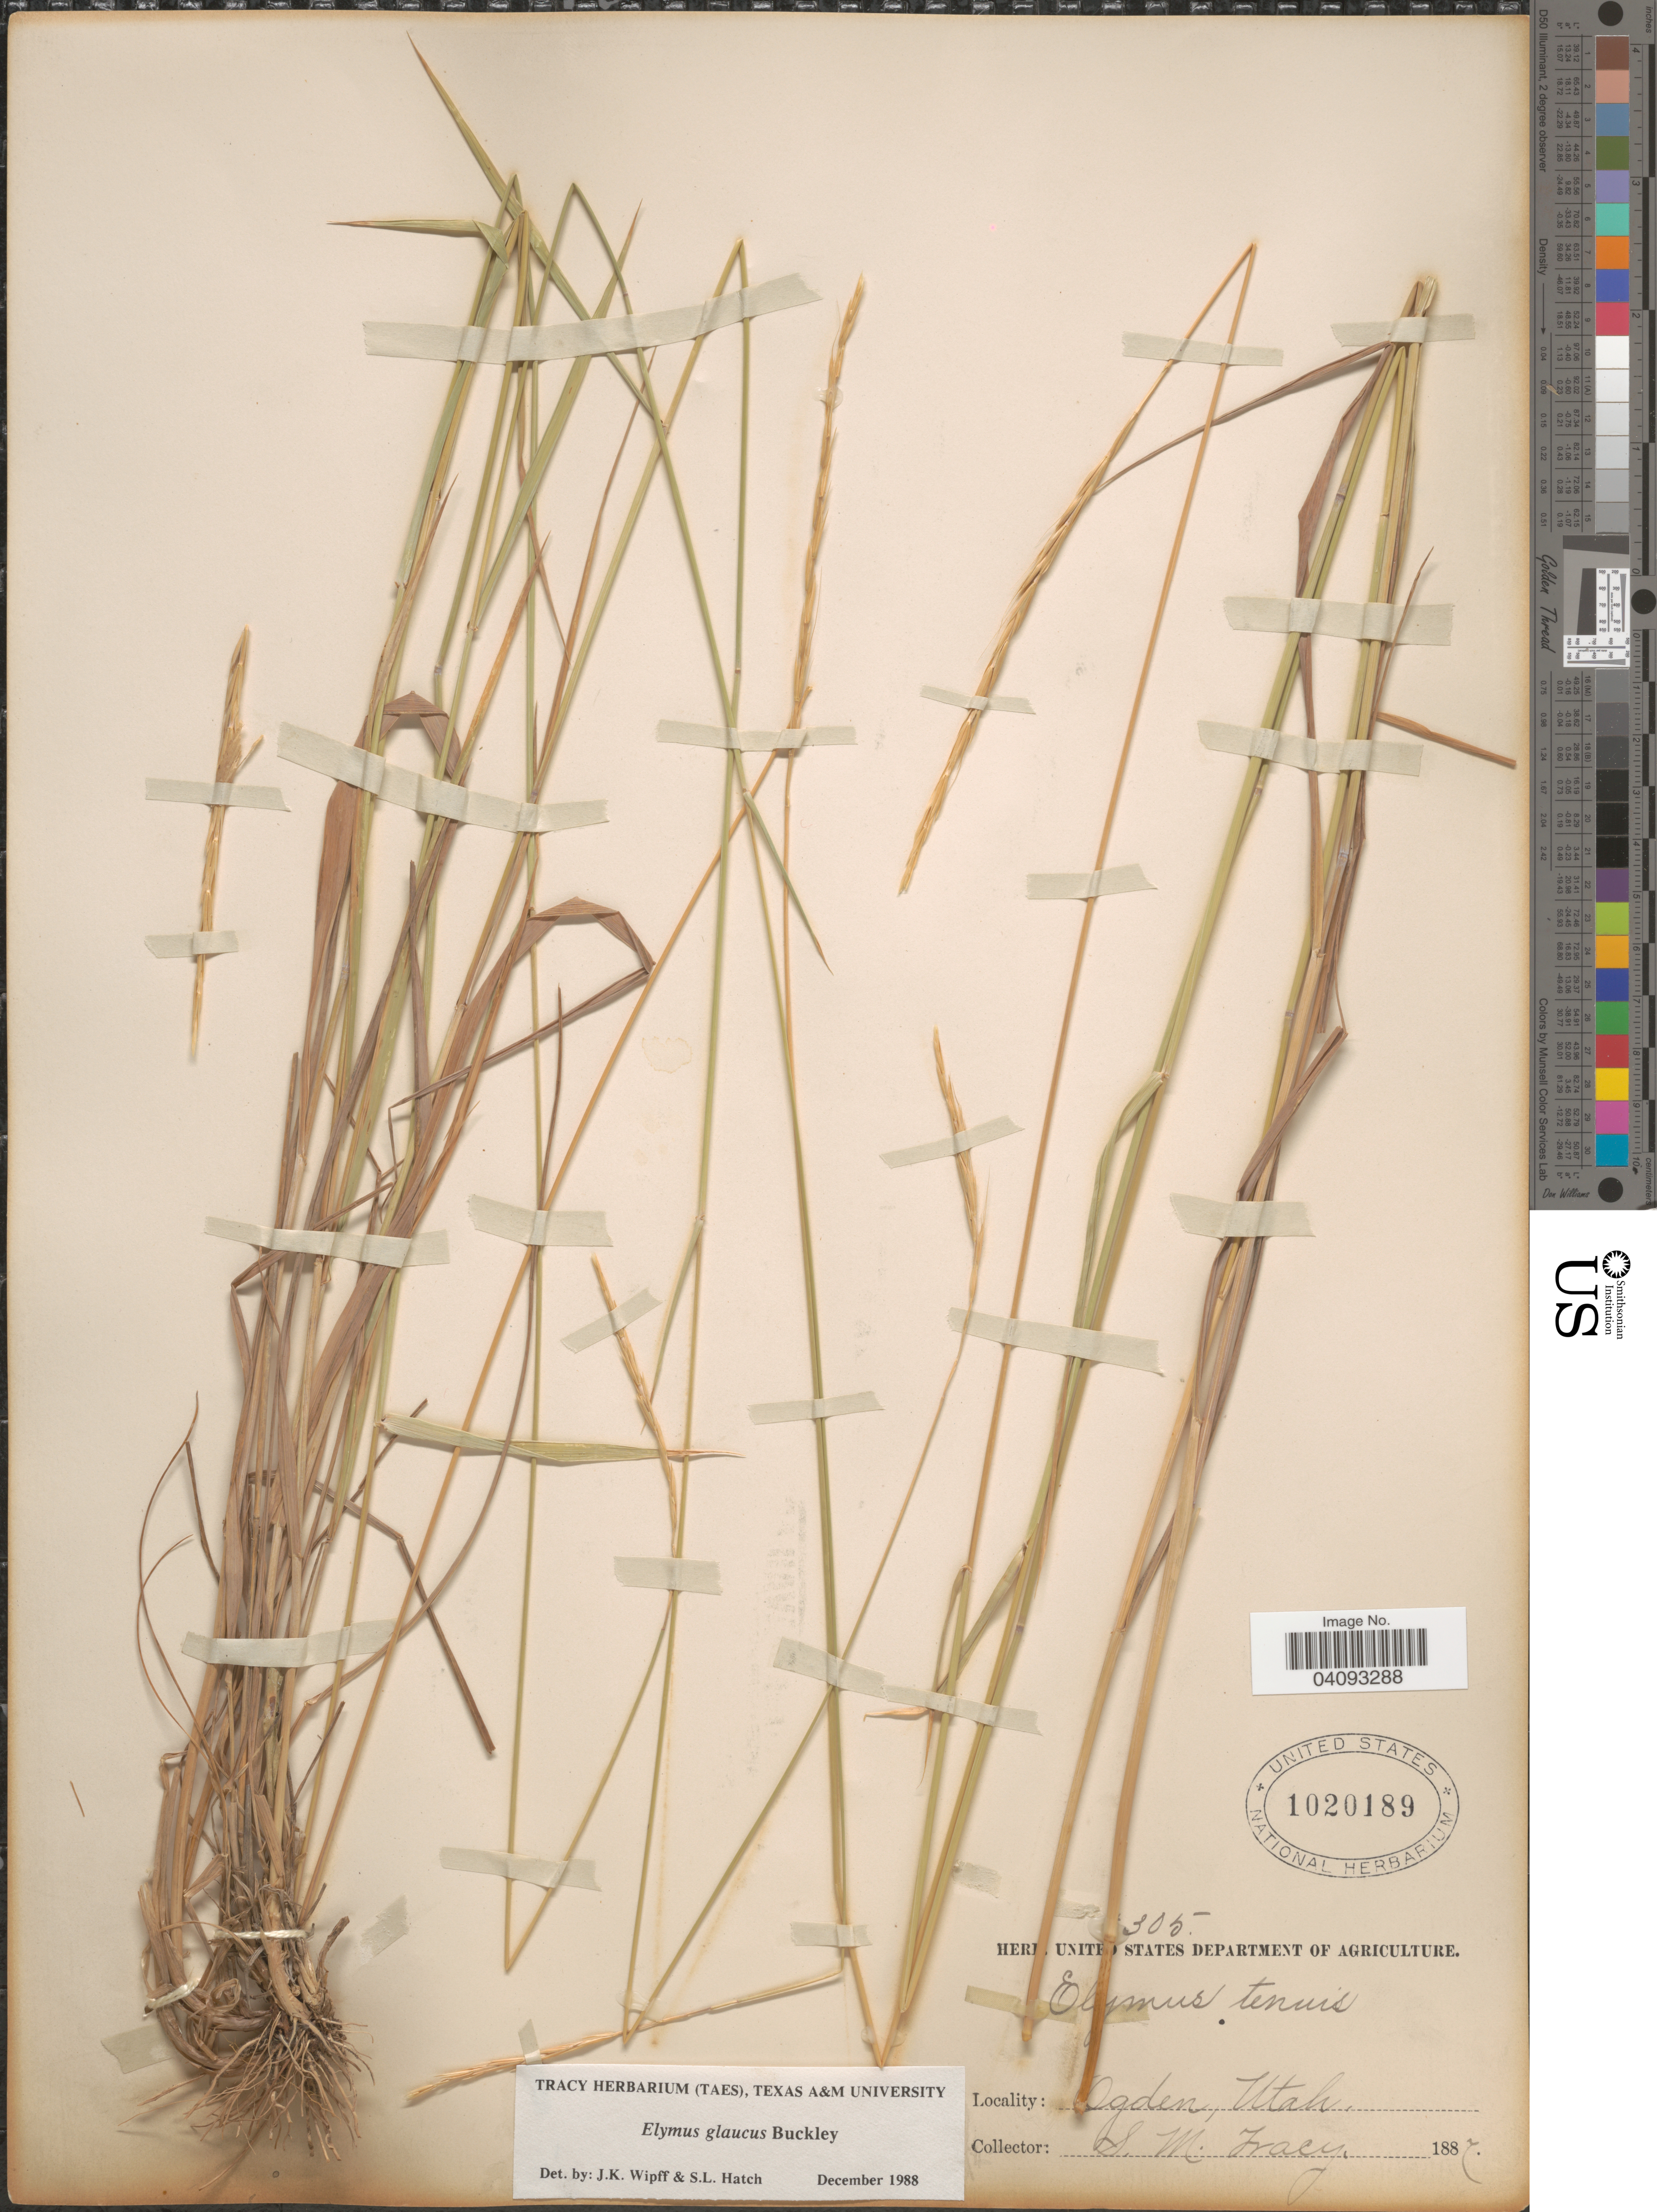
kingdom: Plantae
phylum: Tracheophyta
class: Liliopsida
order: Poales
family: Poaceae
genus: Elymus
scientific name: Elymus glaucus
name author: Buckley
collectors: S. M. Tracy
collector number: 305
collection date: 1887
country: United States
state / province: Utah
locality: Ogden.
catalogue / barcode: US 1020189